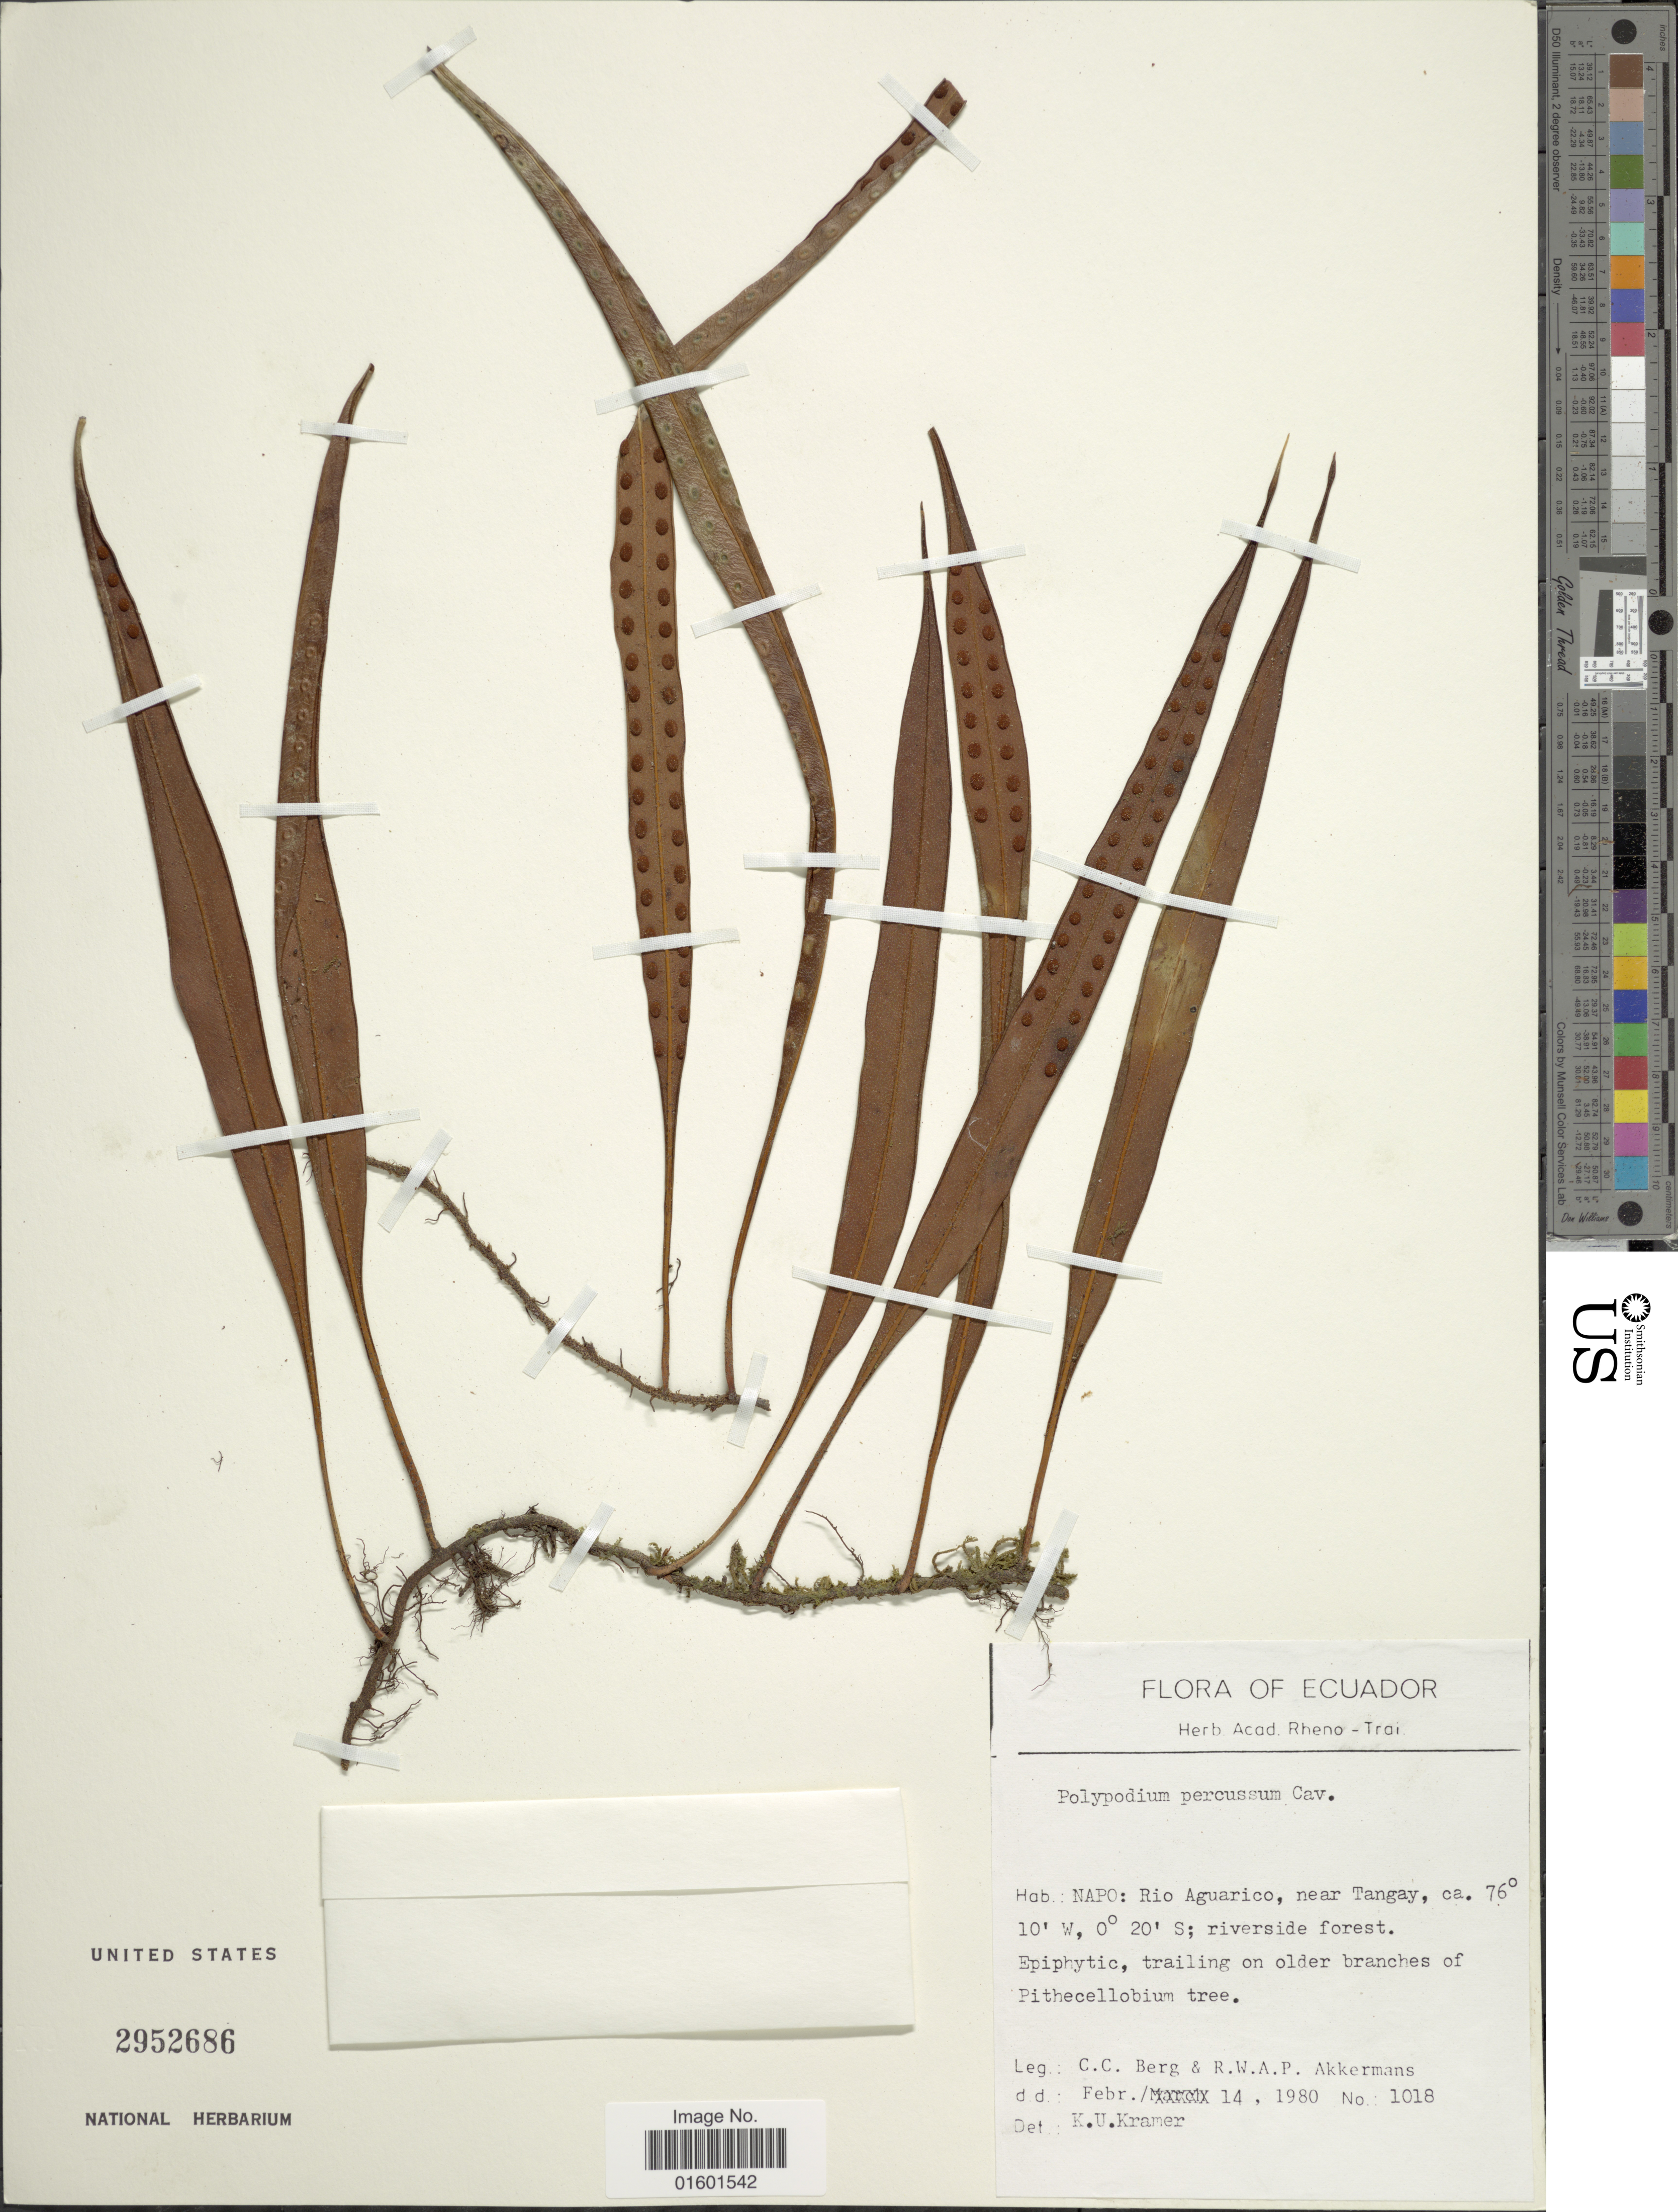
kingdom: Plantae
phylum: Tracheophyta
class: Polypodiopsida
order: Polypodiales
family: Polypodiaceae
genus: Microgramma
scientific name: Microgramma percussa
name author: (Cav.) de la Sota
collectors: C. C. Berg & R. W. A. P. Akkermans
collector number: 1018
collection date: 1980-02-14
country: Ecuador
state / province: Napo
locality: Rio Aguarico, near Tangay; riverside forest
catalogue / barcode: US 2952686